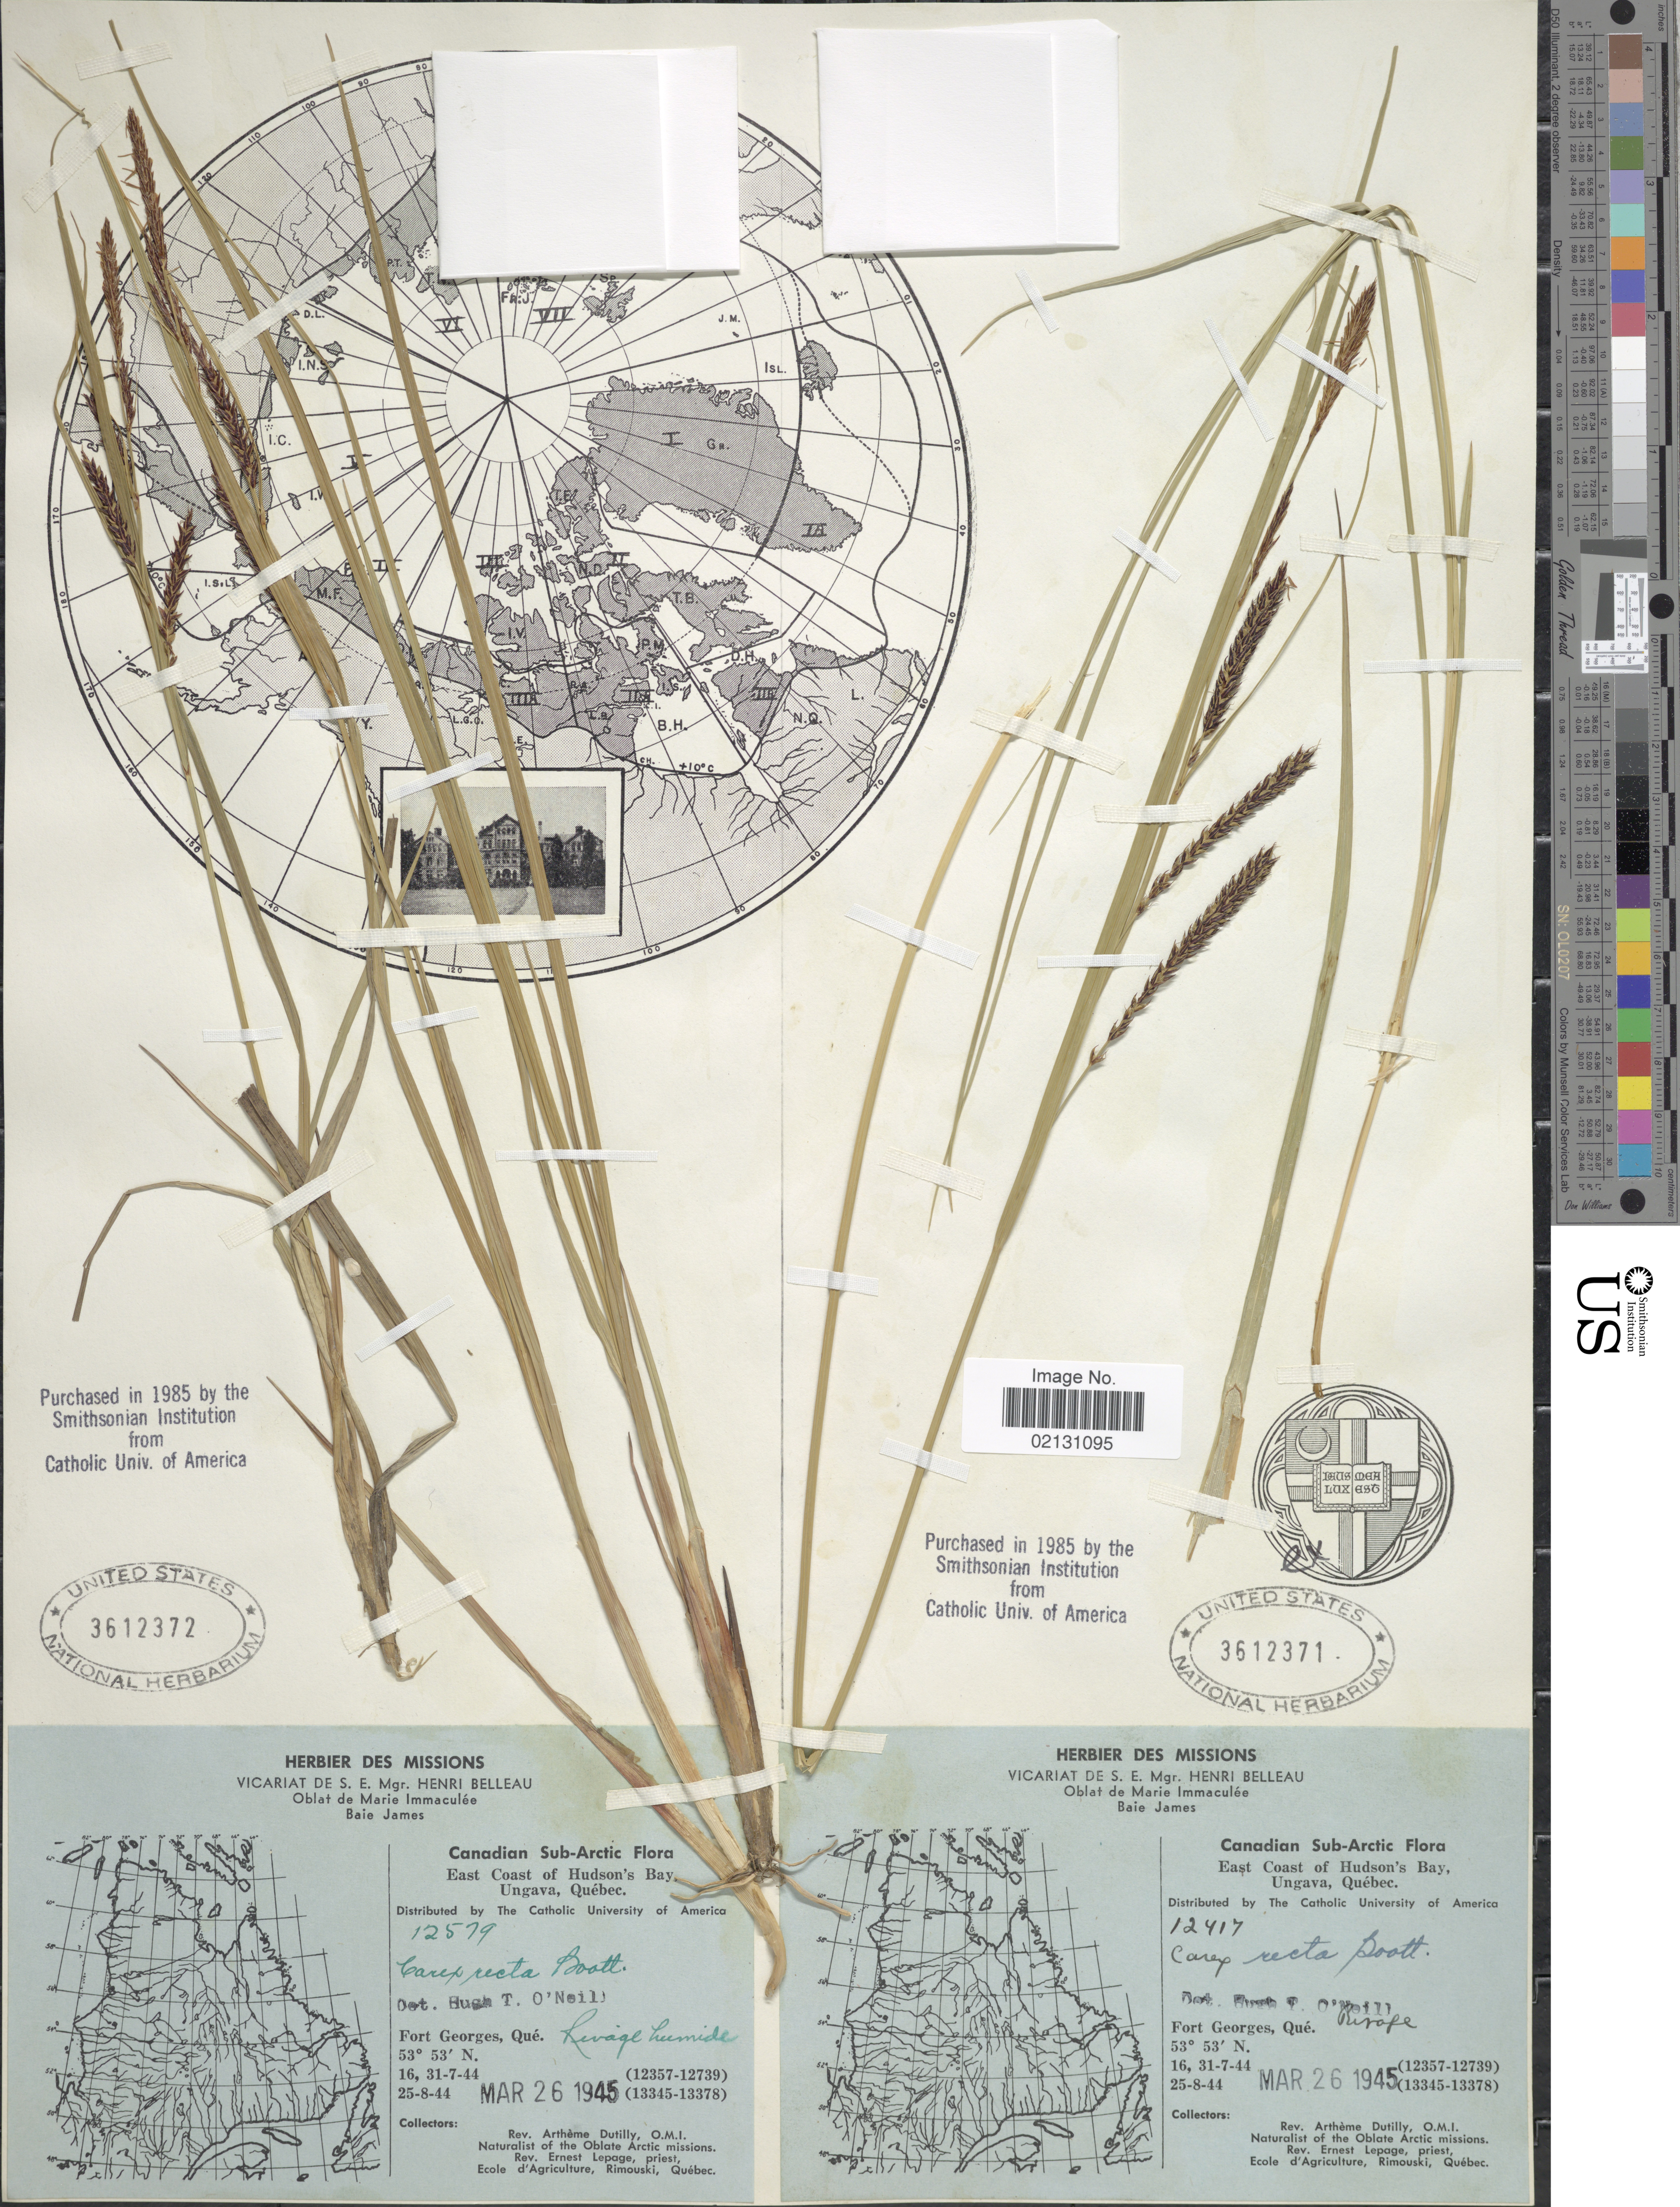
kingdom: Plantae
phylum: Tracheophyta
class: Liliopsida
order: Poales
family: Cyperaceae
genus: Carex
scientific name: Carex recta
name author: Boott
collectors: A. Dutilly & E. Lepage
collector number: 12417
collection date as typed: Transcribed d/m/y: 16/7/44 to 25/8/44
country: Canada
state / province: Quebec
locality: Canadian Sub-Arctic, East Coast of Hudson's Bay, Rivage, Fort Georges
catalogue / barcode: US 3612371